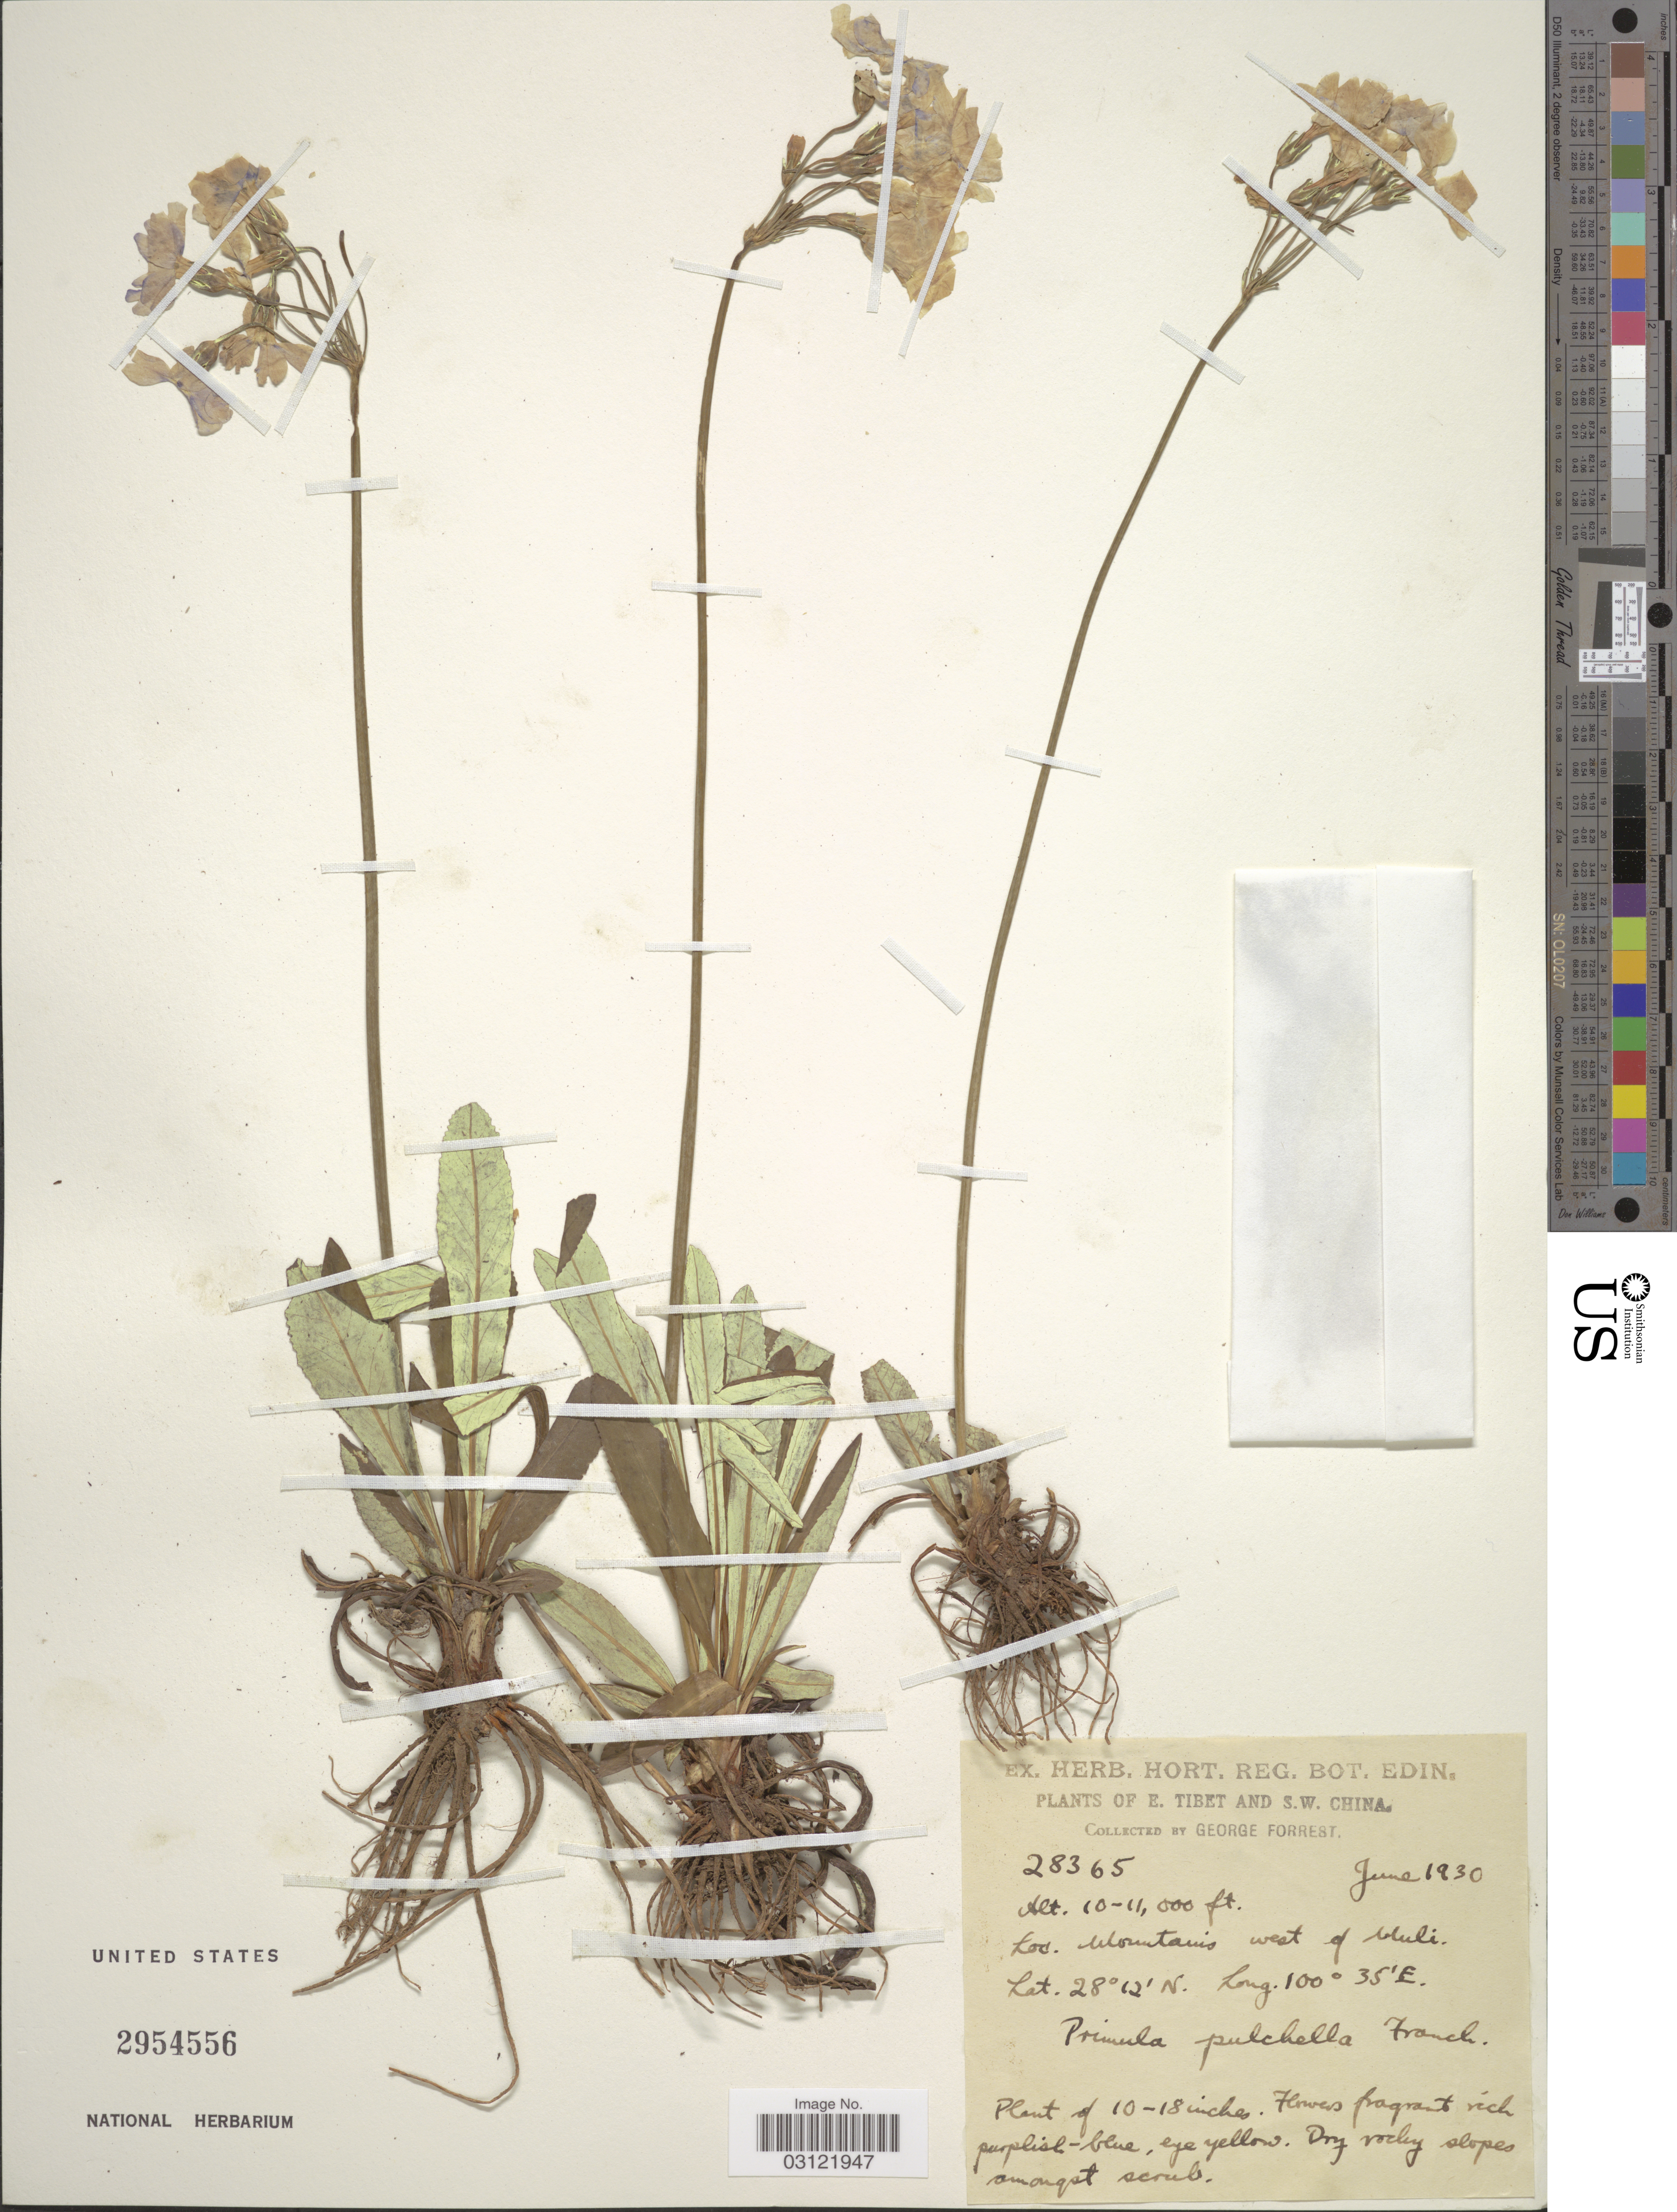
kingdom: Plantae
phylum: Tracheophyta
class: Magnoliopsida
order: Ericales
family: Primulaceae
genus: Primula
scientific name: Primula pulchella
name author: Franch.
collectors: G. Forrest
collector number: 28365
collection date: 1930-06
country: China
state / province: Xizang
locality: E. Tibet and S.W. China. Mountains west of Muli.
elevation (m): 3048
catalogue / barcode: US 2954556